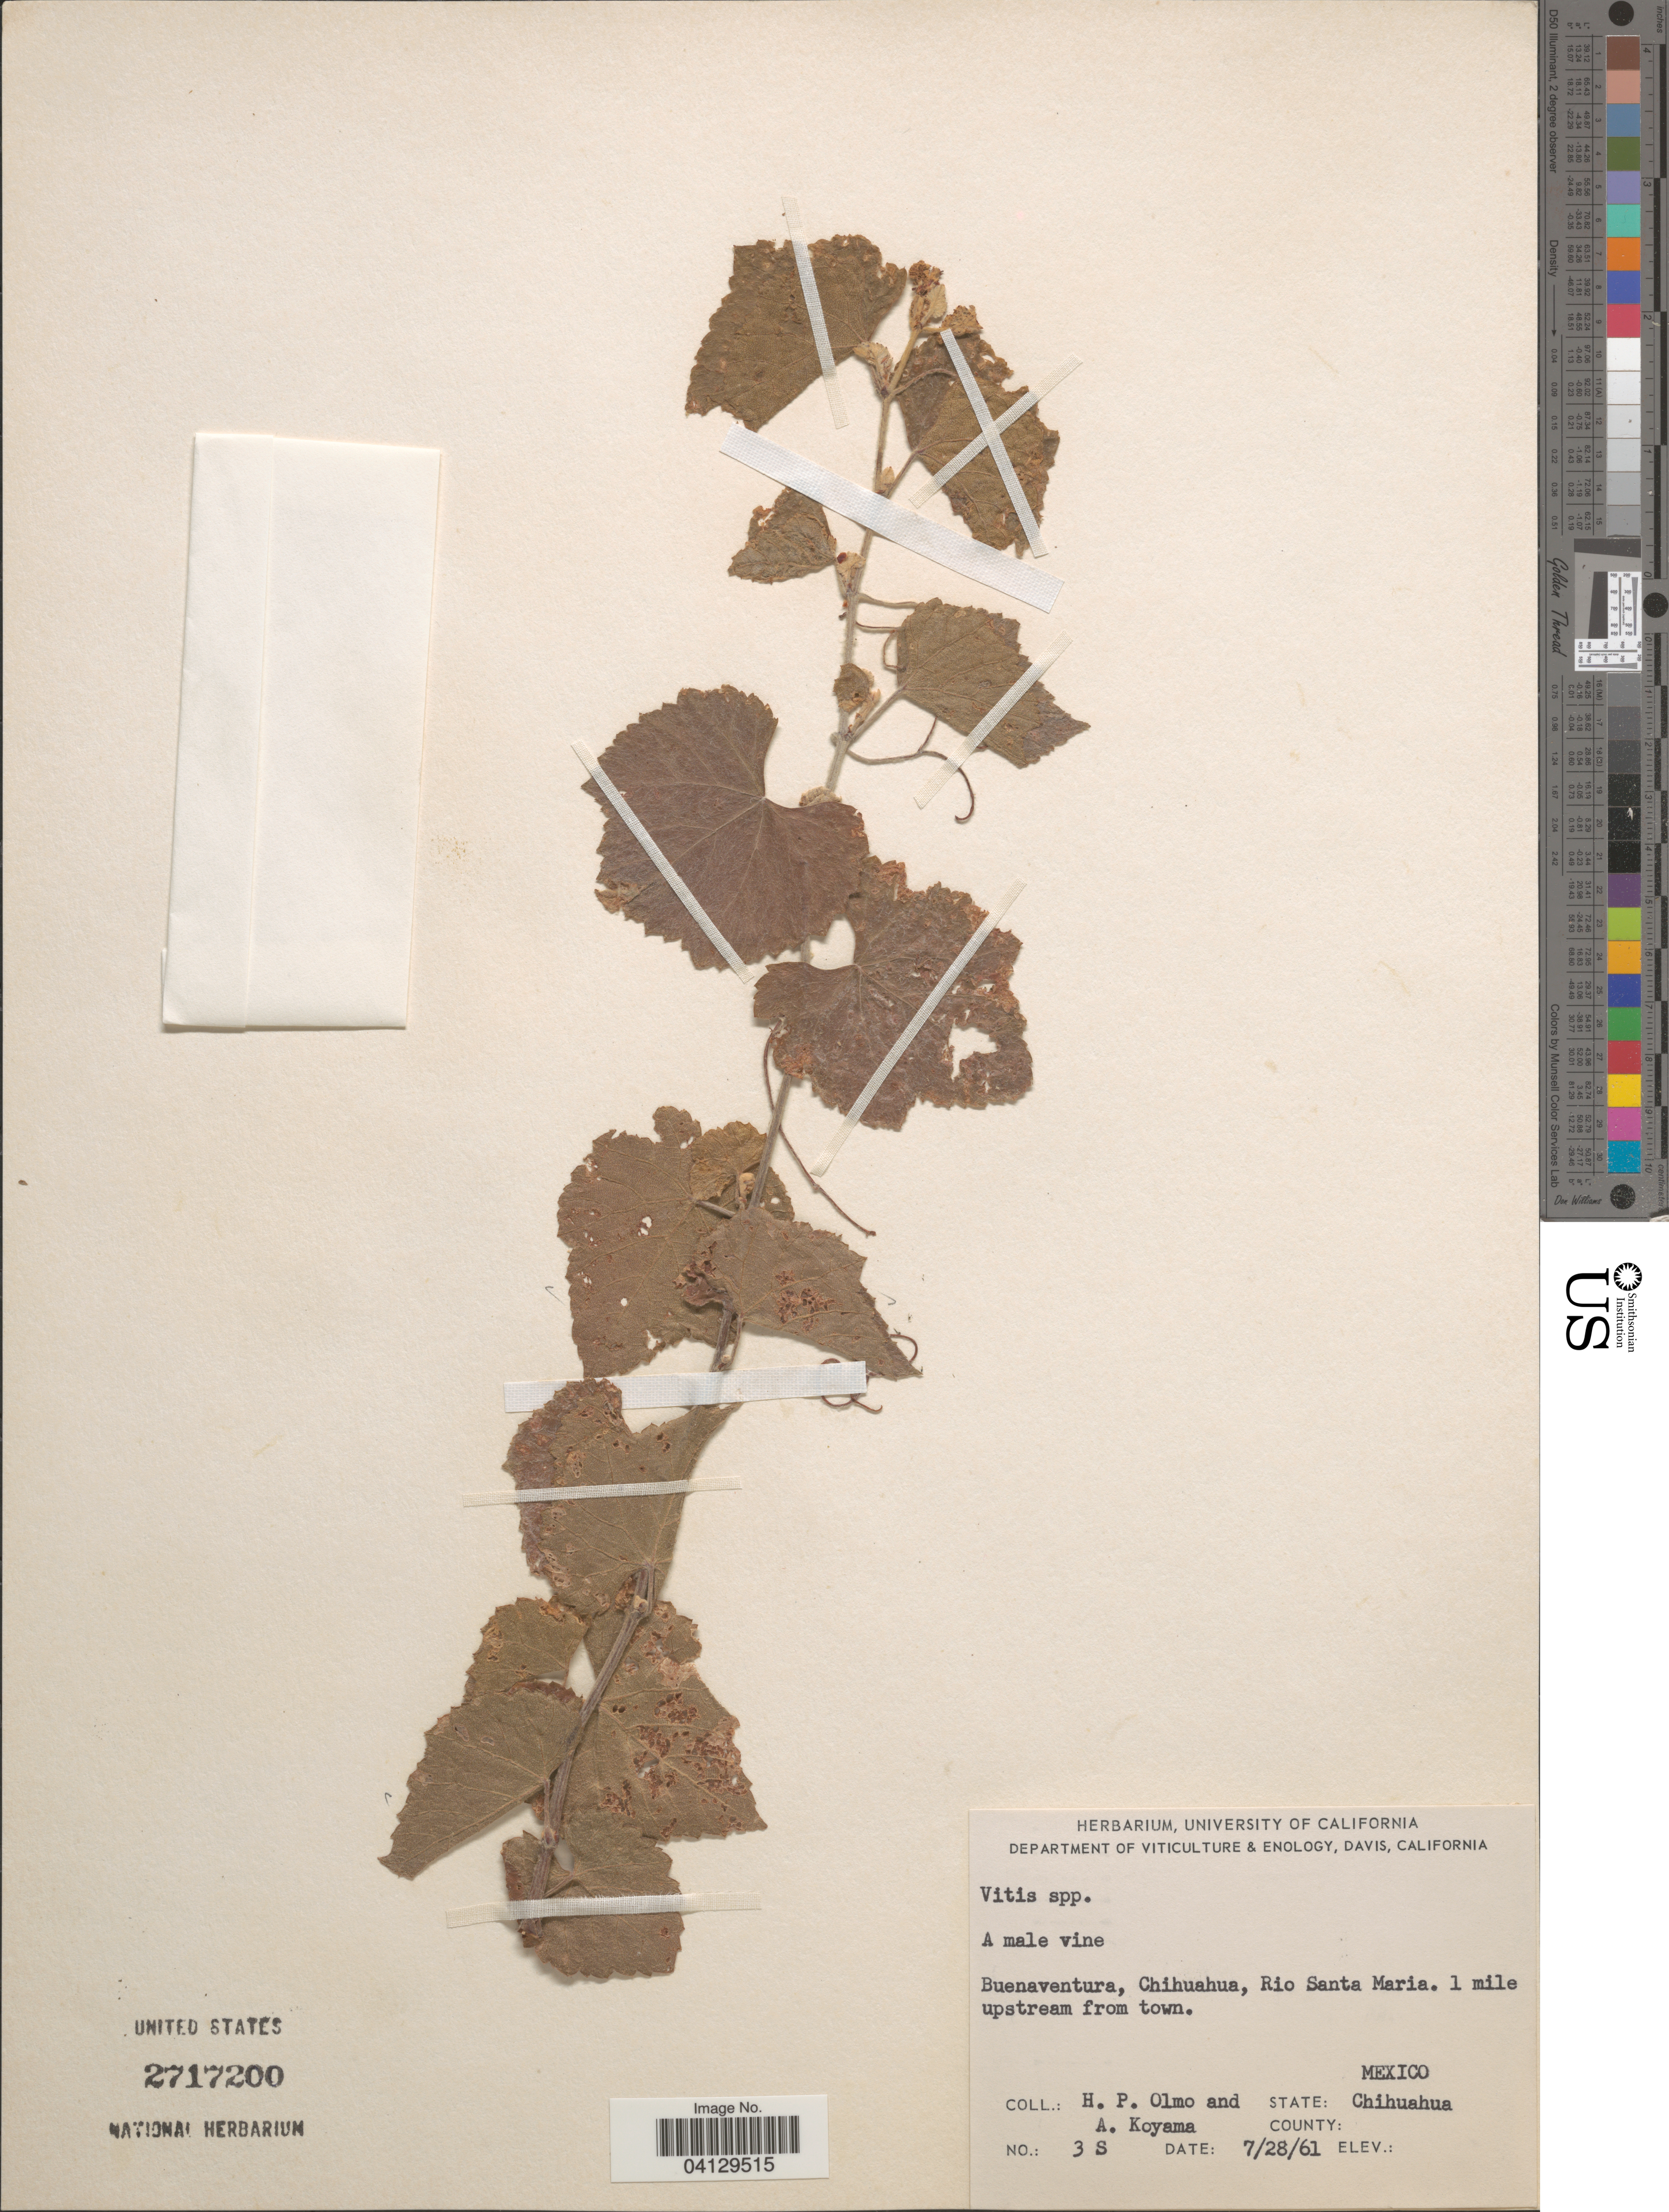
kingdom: Plantae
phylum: Tracheophyta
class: Magnoliopsida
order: Vitales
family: Vitaceae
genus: Vitis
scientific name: Vitis sp.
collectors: H. Olmo & A. Koyama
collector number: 3S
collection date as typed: Transcribed d/m/y: 28/7/61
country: Mexico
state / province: Chihuahua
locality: Buenaventura, Rio Santa Maria. 1 mile upstream from town.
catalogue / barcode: US 2717200